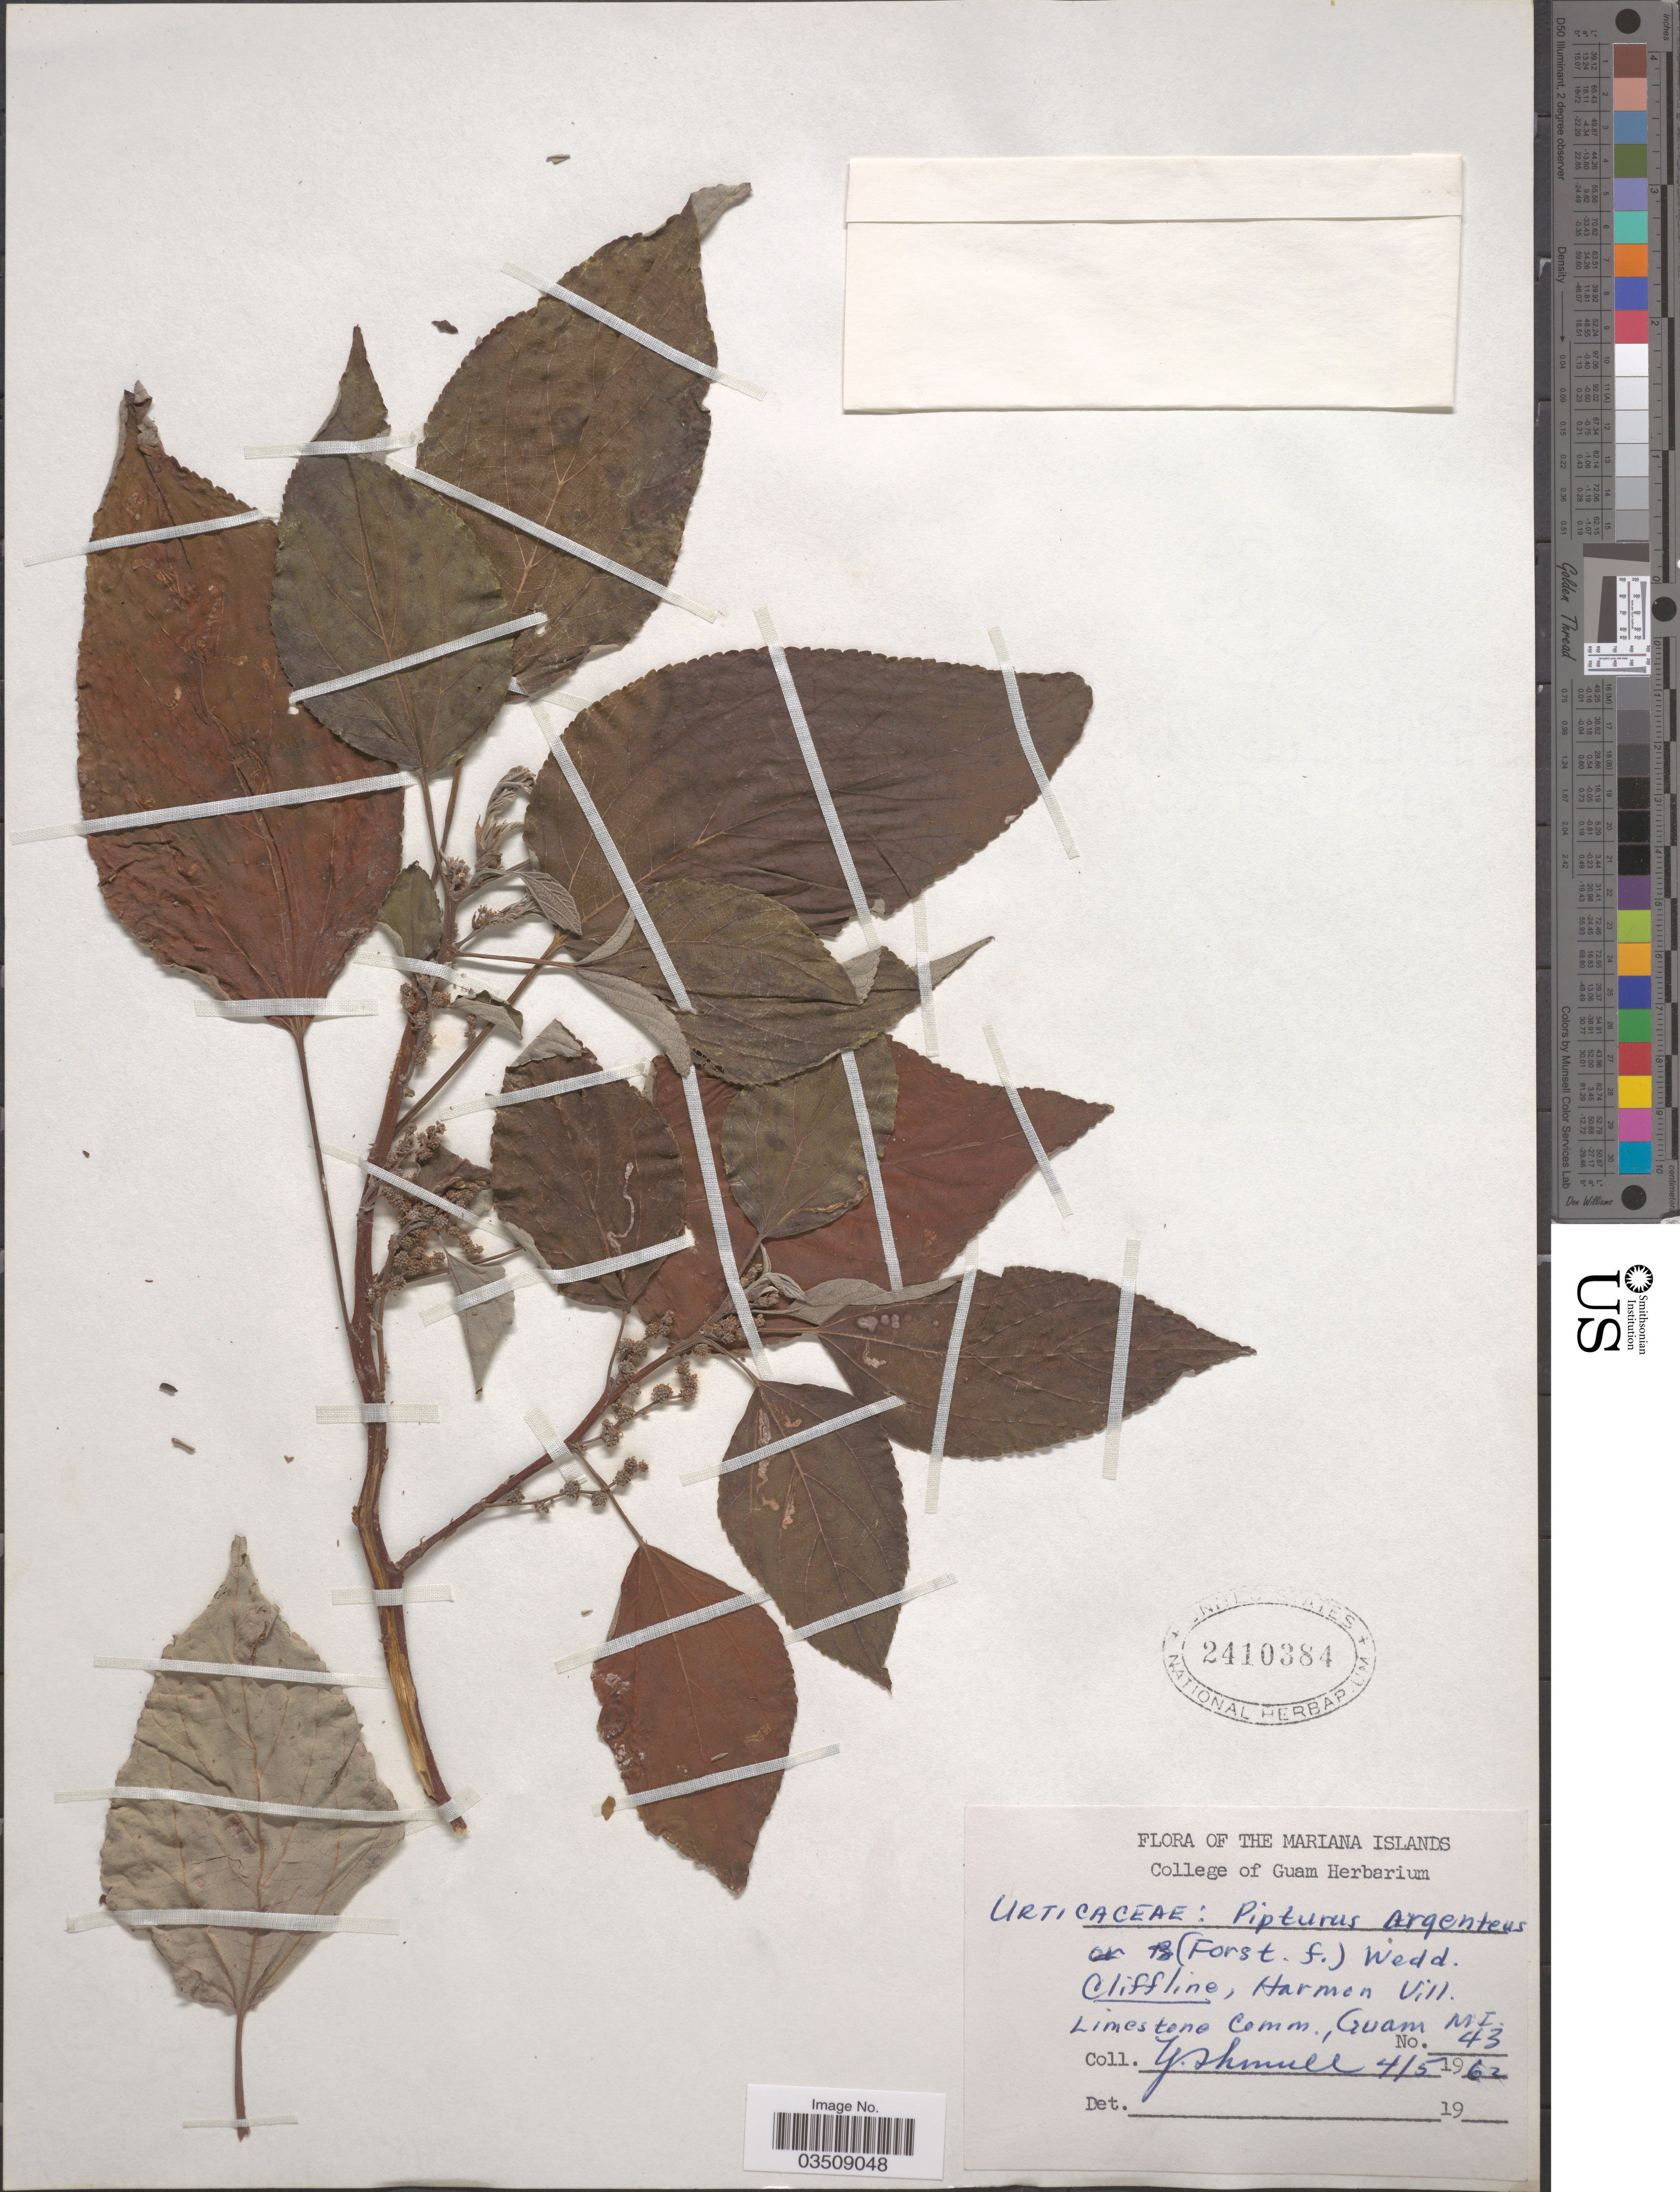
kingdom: Plantae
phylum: Tracheophyta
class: Magnoliopsida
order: Rosales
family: Urticaceae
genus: Pipturus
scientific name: Pipturus argenteus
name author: (G. Forst.) Wedd.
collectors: Y. Shmull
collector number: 43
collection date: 1962-05-04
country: Guam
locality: Mariana Islands. Cliffline, Harmon Vill. Limestone Comm., Guam M.I.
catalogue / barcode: US 2410384